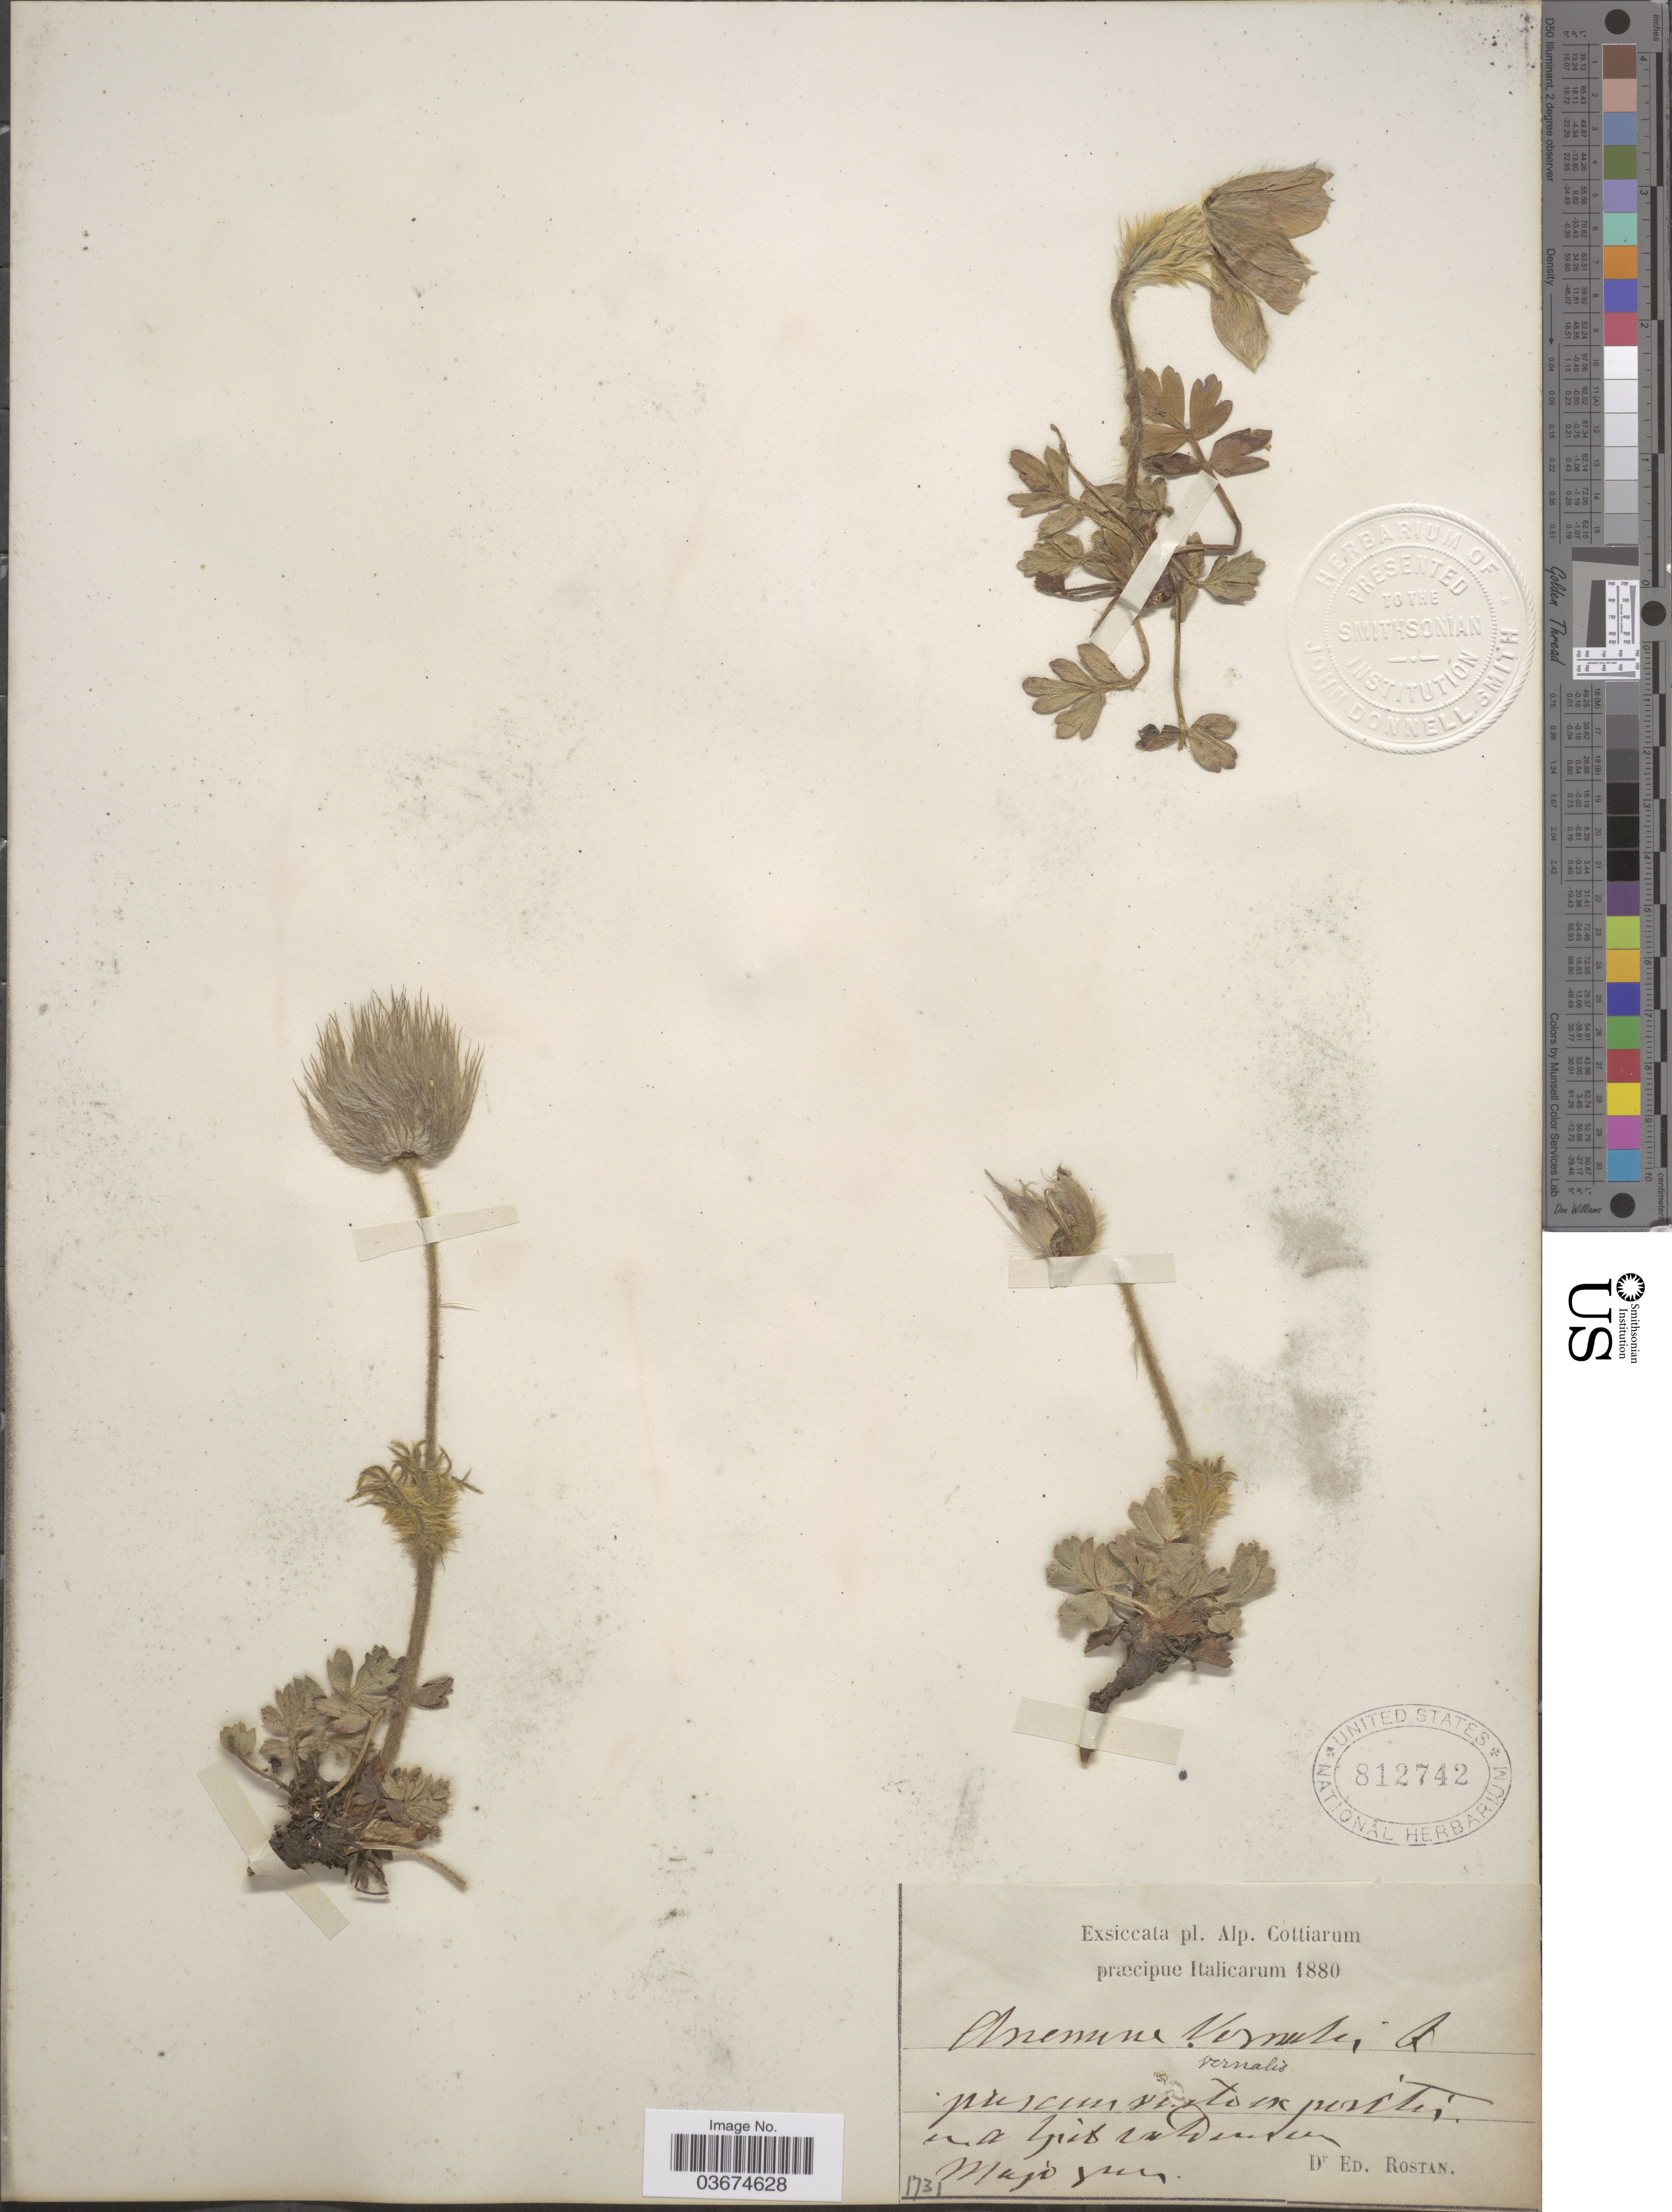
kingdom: Plantae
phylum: Tracheophyta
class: Magnoliopsida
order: Ranunculales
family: Ranunculaceae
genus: Pulsatilla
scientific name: Pulsatilla vernalis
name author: (L.) Mill.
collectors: E. Rostan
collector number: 1731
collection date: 1880-05/1880-06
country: Italy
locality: Alp. Cottiarum præcipue Italicarum. [illegible text].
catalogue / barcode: US 812742